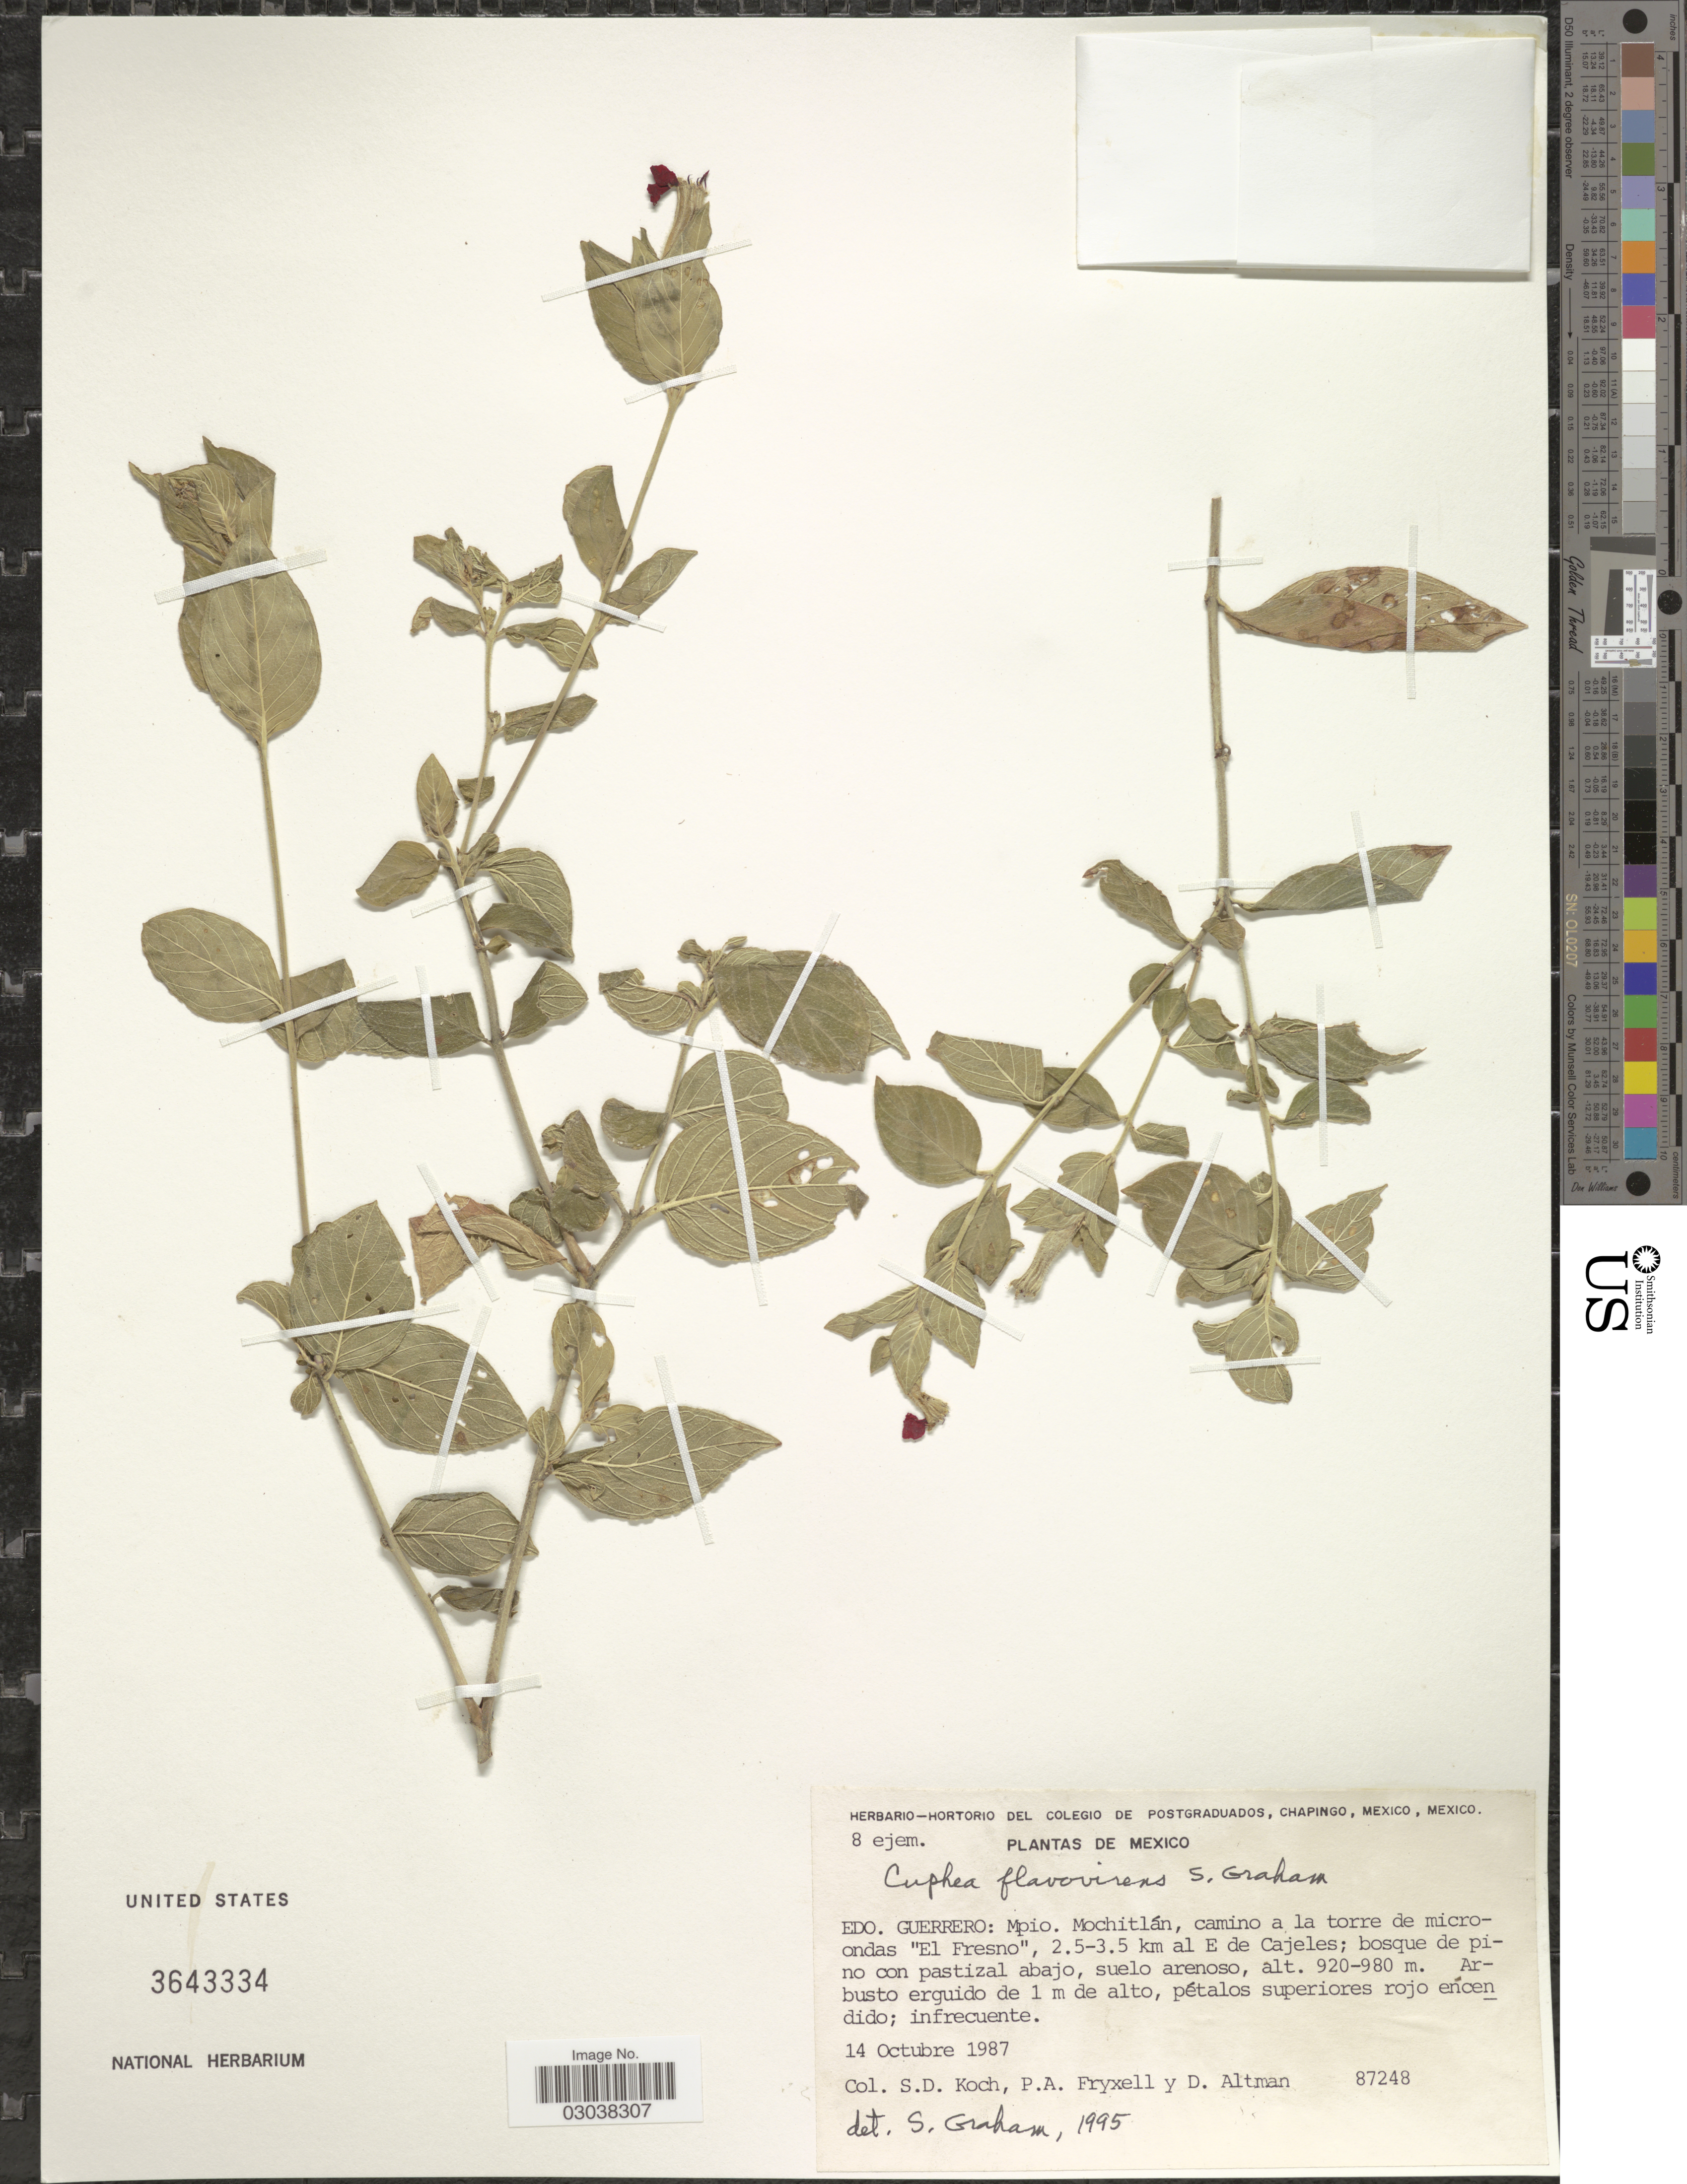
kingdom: Plantae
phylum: Tracheophyta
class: Magnoliopsida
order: Myrtales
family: Lythraceae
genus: Cuphea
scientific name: Cuphea flavovirens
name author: S.A. Graham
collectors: S. Koch, P. A. Fryxell & D. Altman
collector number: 87248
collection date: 1987-10-14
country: Mexico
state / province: Guerrero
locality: Mpio. Mochitlán, camino a la torre de micro-ondas "El Fresno", 2.5-3.5 km al E de Cajelas.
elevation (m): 920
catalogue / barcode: US 3643334